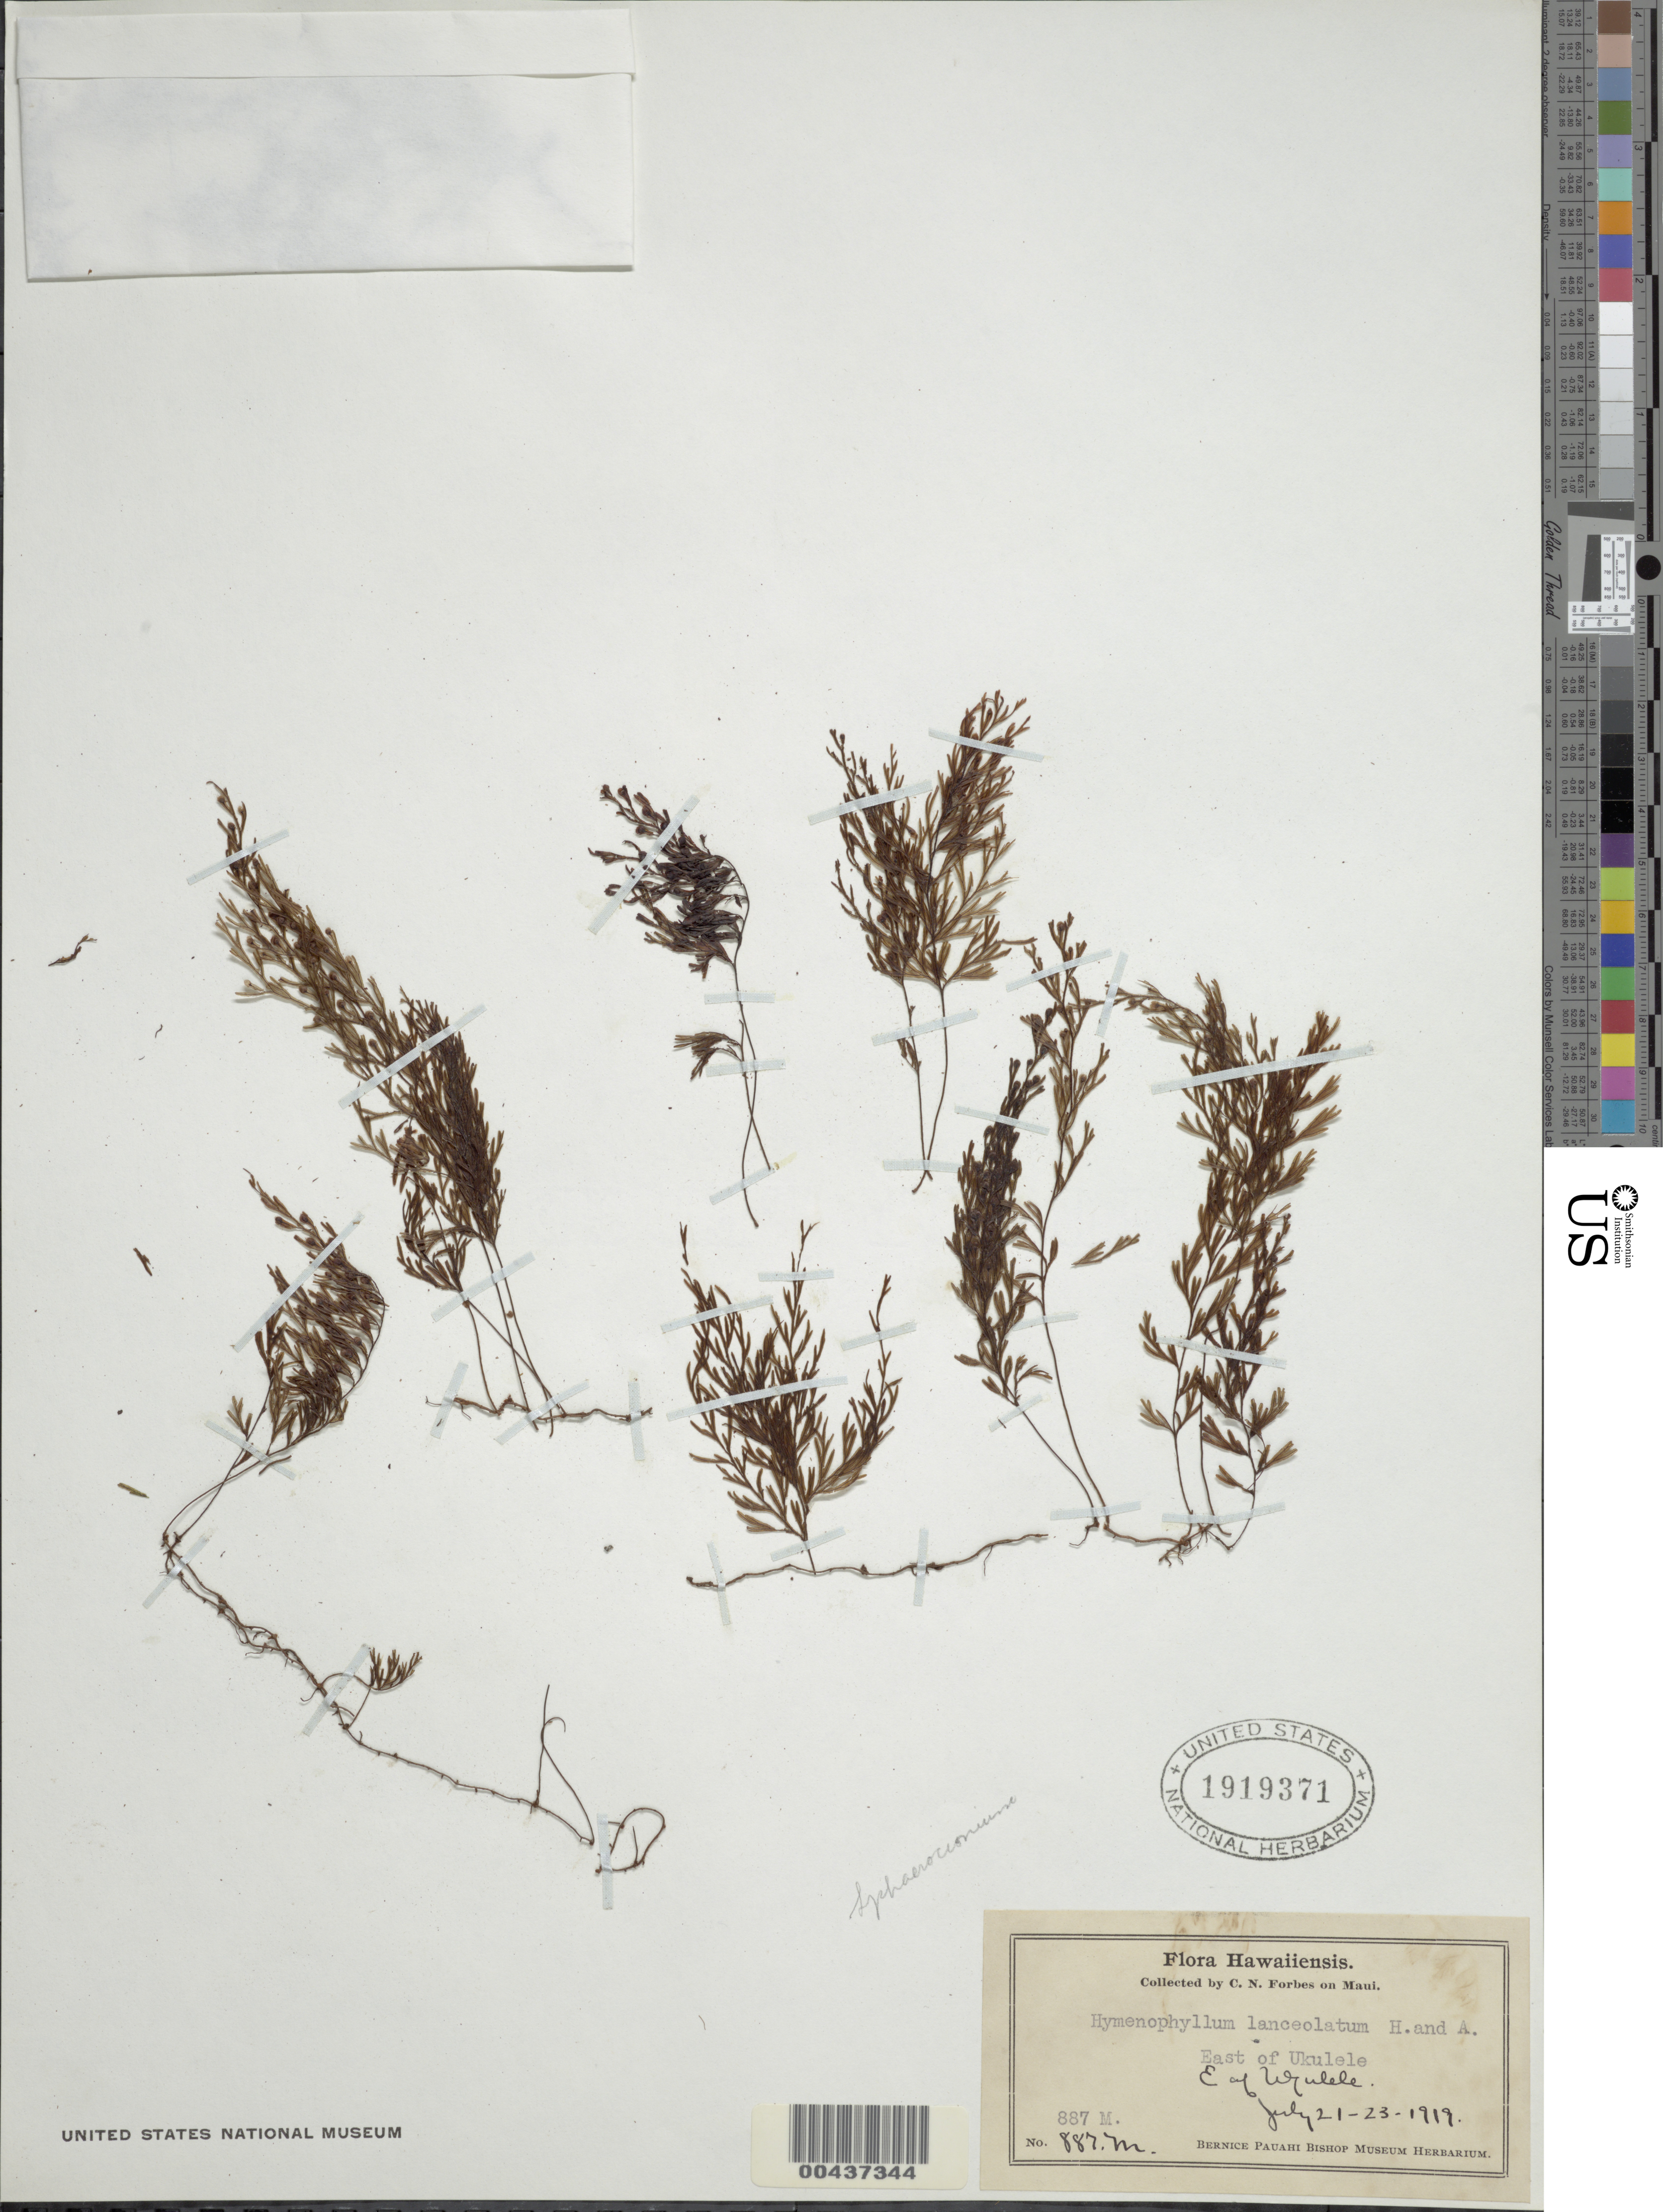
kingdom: Plantae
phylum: Tracheophyta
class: Polypodiopsida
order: Hymenophyllales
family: Hymenophyllaceae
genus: Hymenophyllum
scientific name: Hymenophyllum lanceolatum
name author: Hook. & Arn.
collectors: C. N. Forbes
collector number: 887 M.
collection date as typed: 21 Jul 1919 to 23 Jul 1919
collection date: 1919-07-21/1919-07-23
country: United States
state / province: Hawaii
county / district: Maui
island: Maui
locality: E of Ukulele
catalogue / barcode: US 1919371